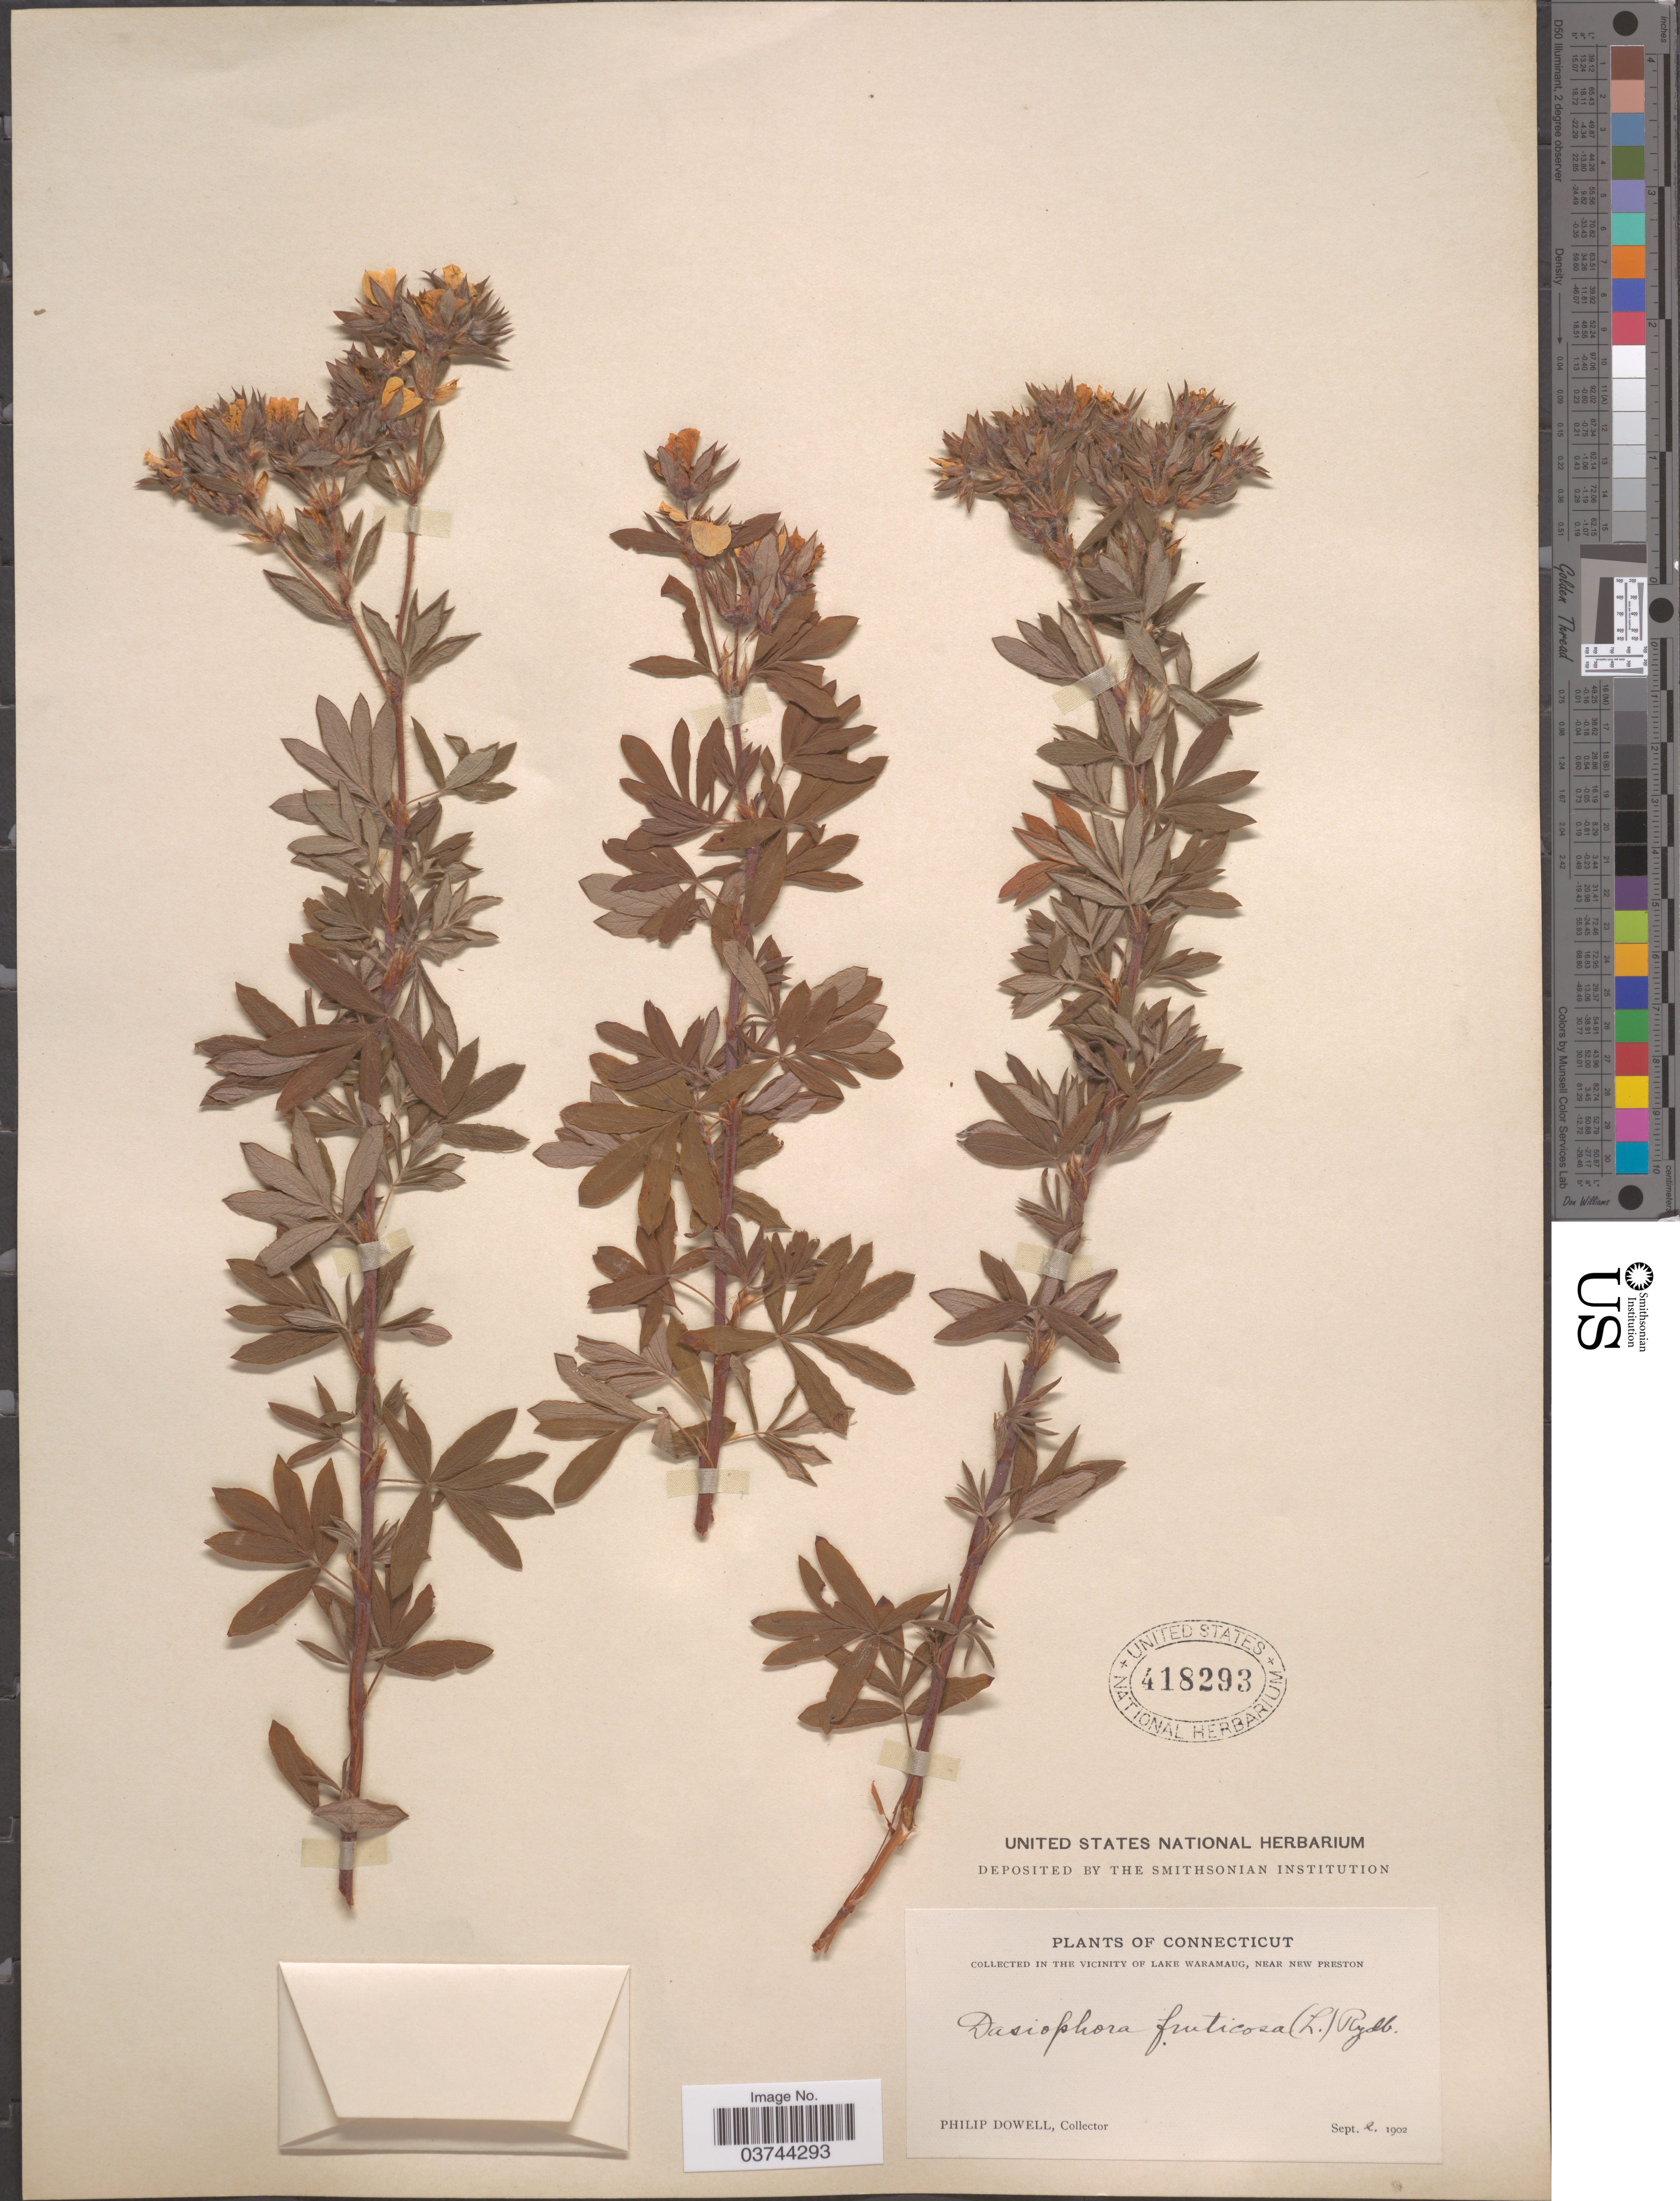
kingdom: Plantae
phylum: Tracheophyta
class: Magnoliopsida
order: Rosales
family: Rosaceae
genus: Dasiphora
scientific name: Dasiphora fruticosa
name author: (L.) Rydb.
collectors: P. Dowell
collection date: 1902-09-02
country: United States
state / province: Connecticut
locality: In the vicinity of Lake Waramaug, near New Preston.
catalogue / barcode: US 418293